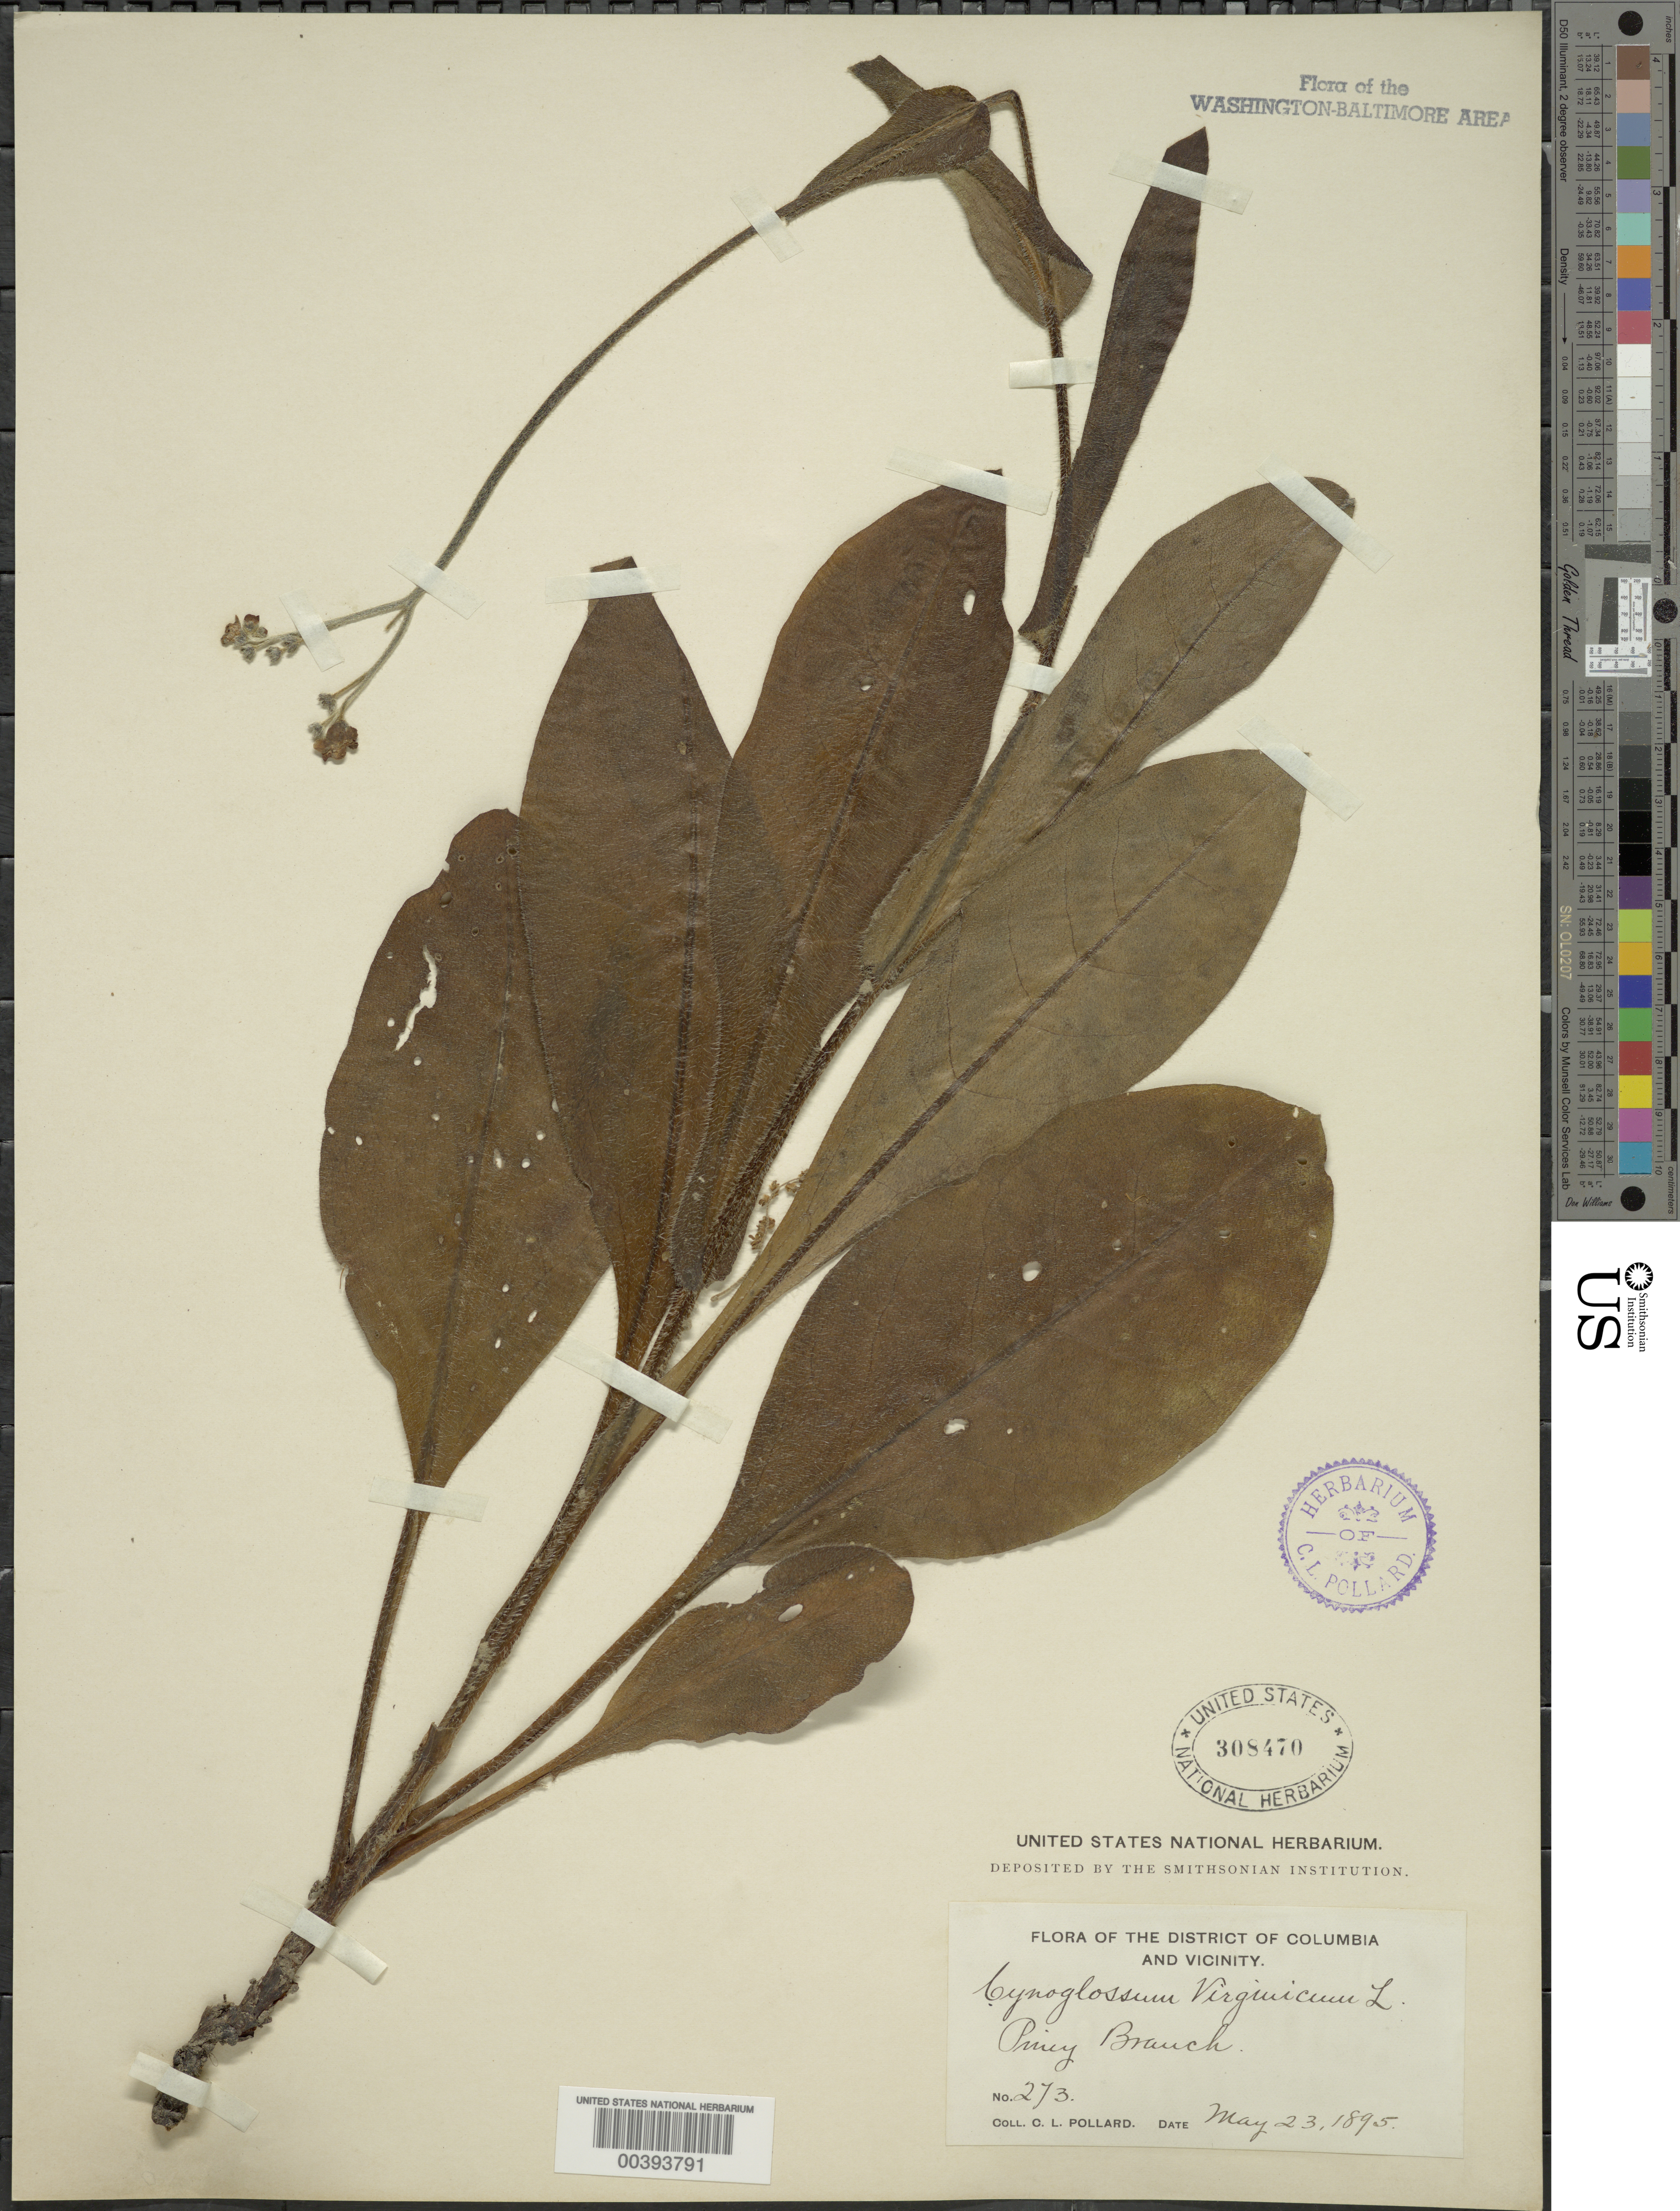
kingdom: Plantae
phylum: Tracheophyta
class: Magnoliopsida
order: Boraginales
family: Boraginaceae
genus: Cynoglossum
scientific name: Cynoglossum virginianum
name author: L.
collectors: C. L. Pollard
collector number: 273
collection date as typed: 23 May 1895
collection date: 1895-05-23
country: United States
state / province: District of Columbia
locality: Piney Branch Rock Creek Park & vicinity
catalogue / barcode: US 308470